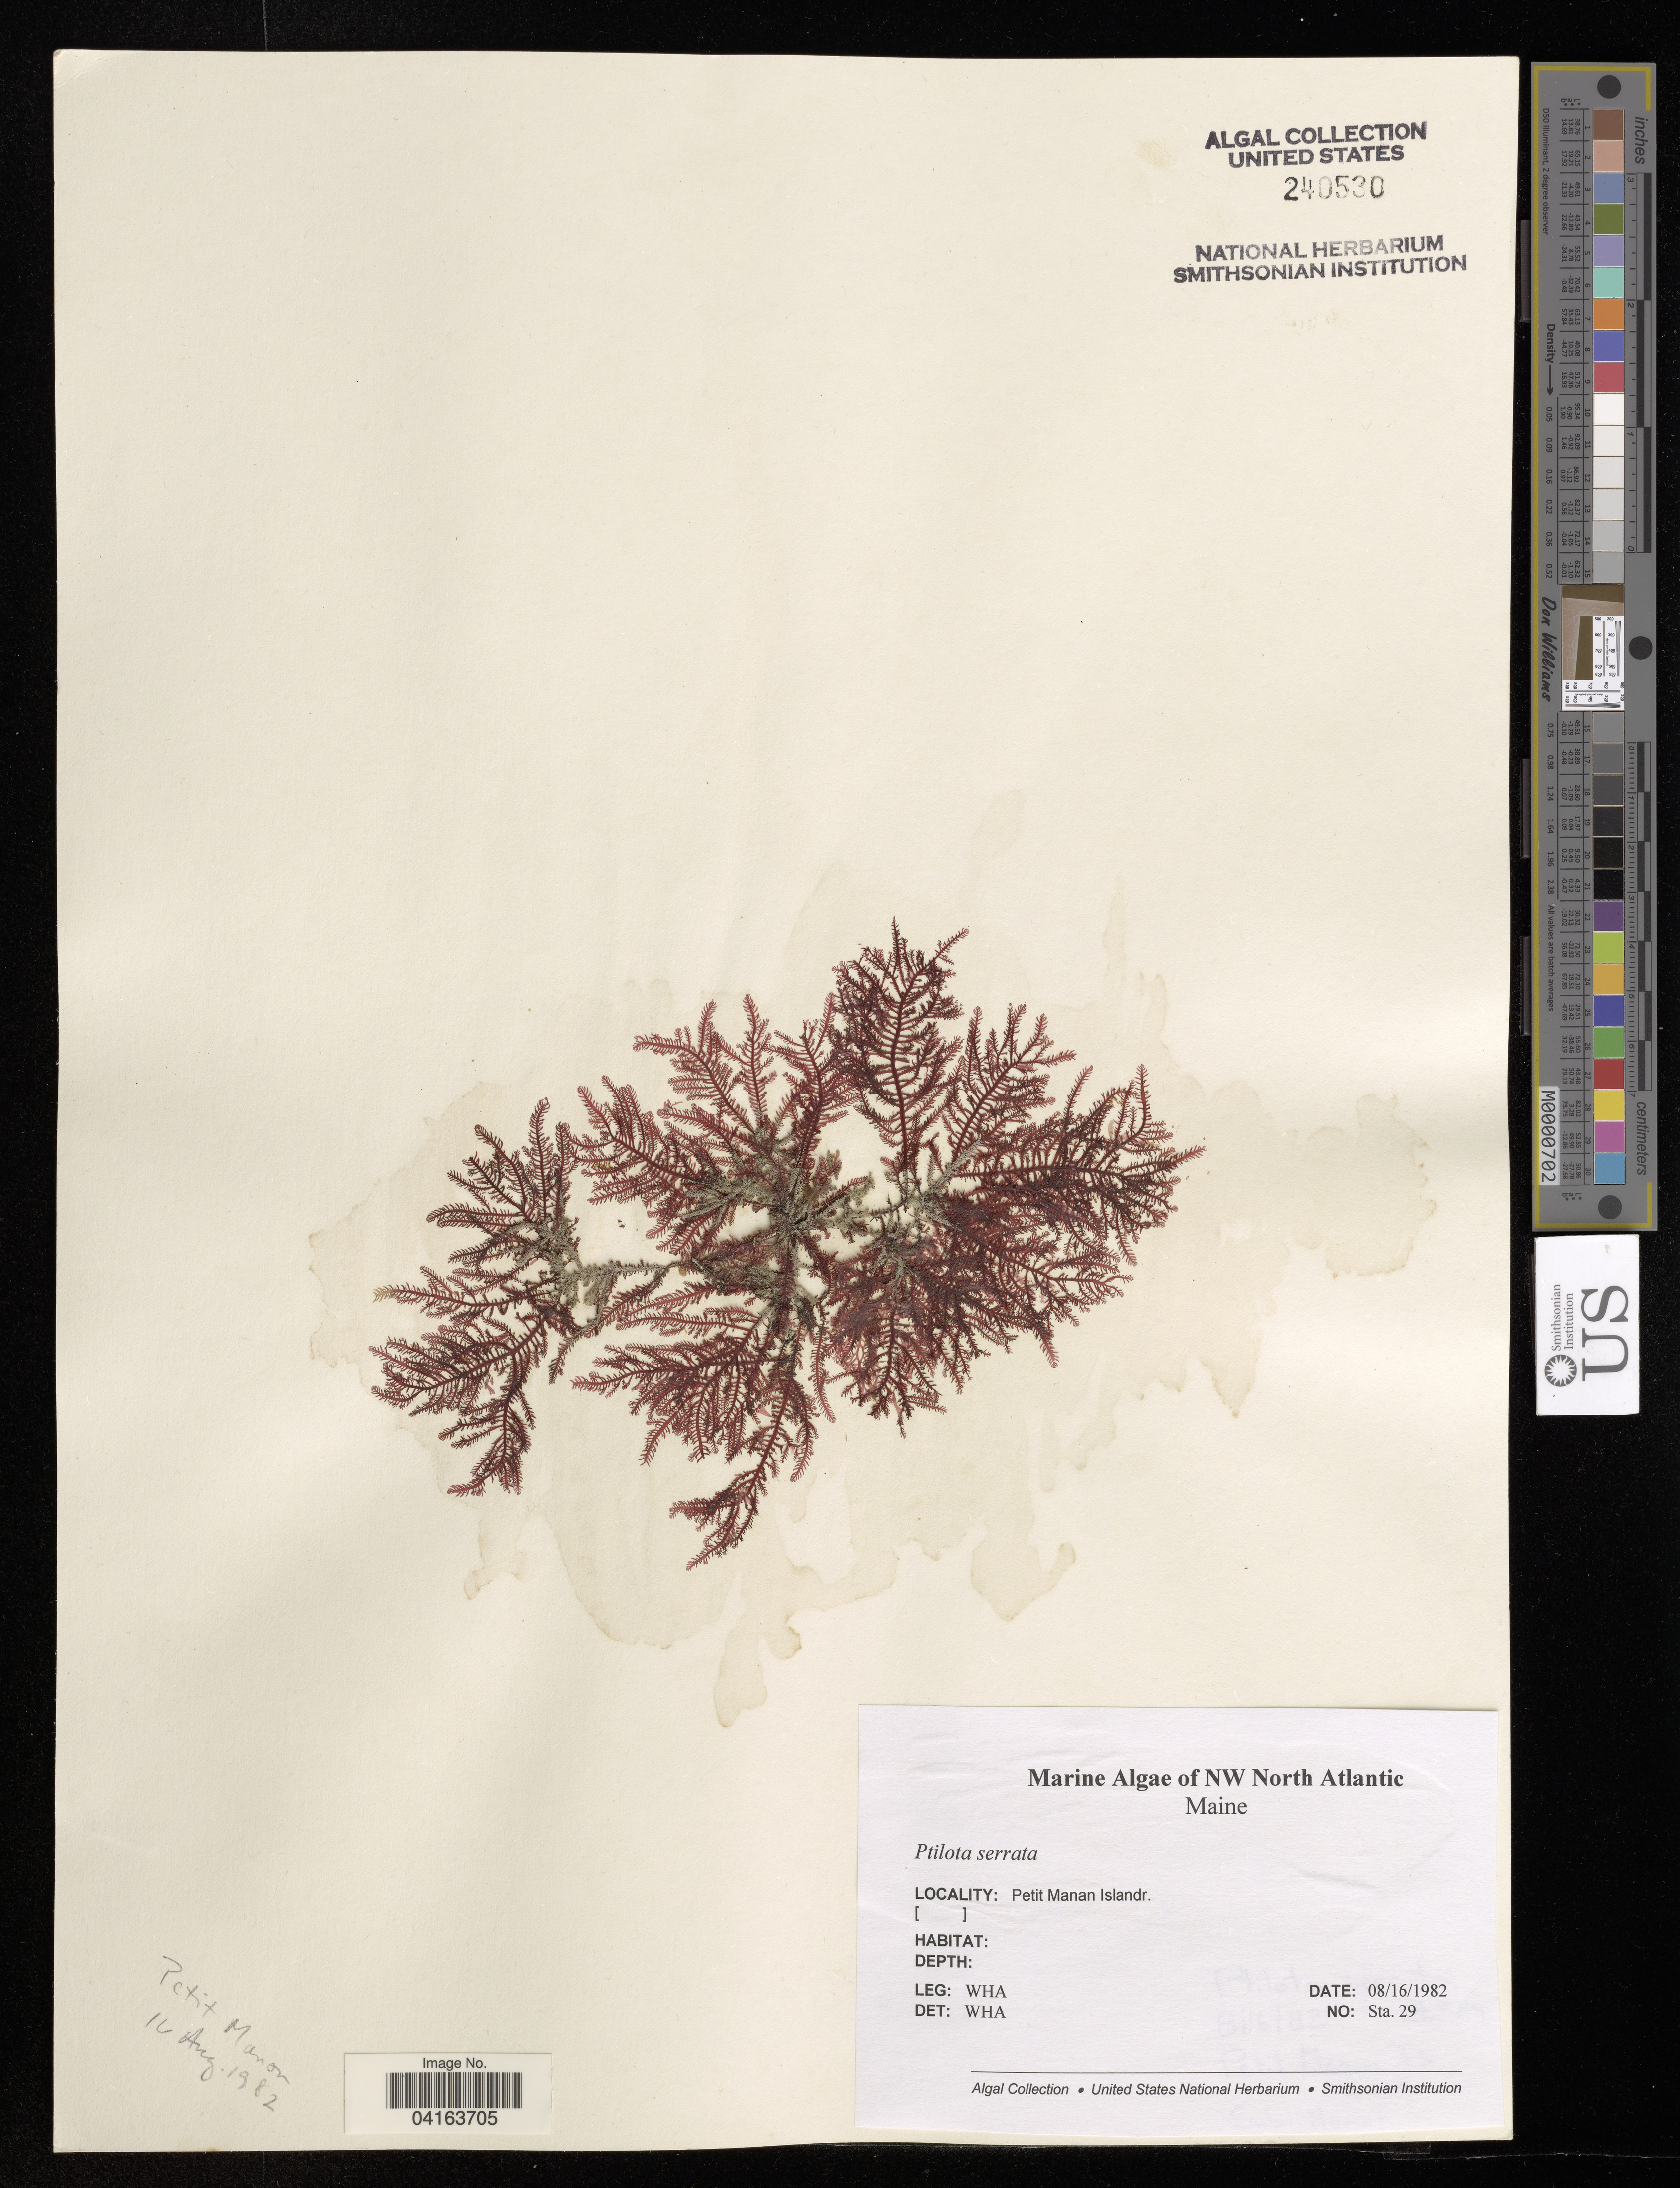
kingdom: Plantae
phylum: Rhodophyta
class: Florideophyceae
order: Ceramiales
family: Wrangeliaceae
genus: Ptilota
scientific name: Ptilota serrata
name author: Kützing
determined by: Adey, W. H., Curator (BOT), Smithsonian Institution - National Museum of Natural History (UNITED STATES)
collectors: W. H. Adey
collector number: Sta. 29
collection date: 1982-08-16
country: United States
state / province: Maine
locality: NW North Atlantic. Petit Manan Islandr.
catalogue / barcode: US 240530